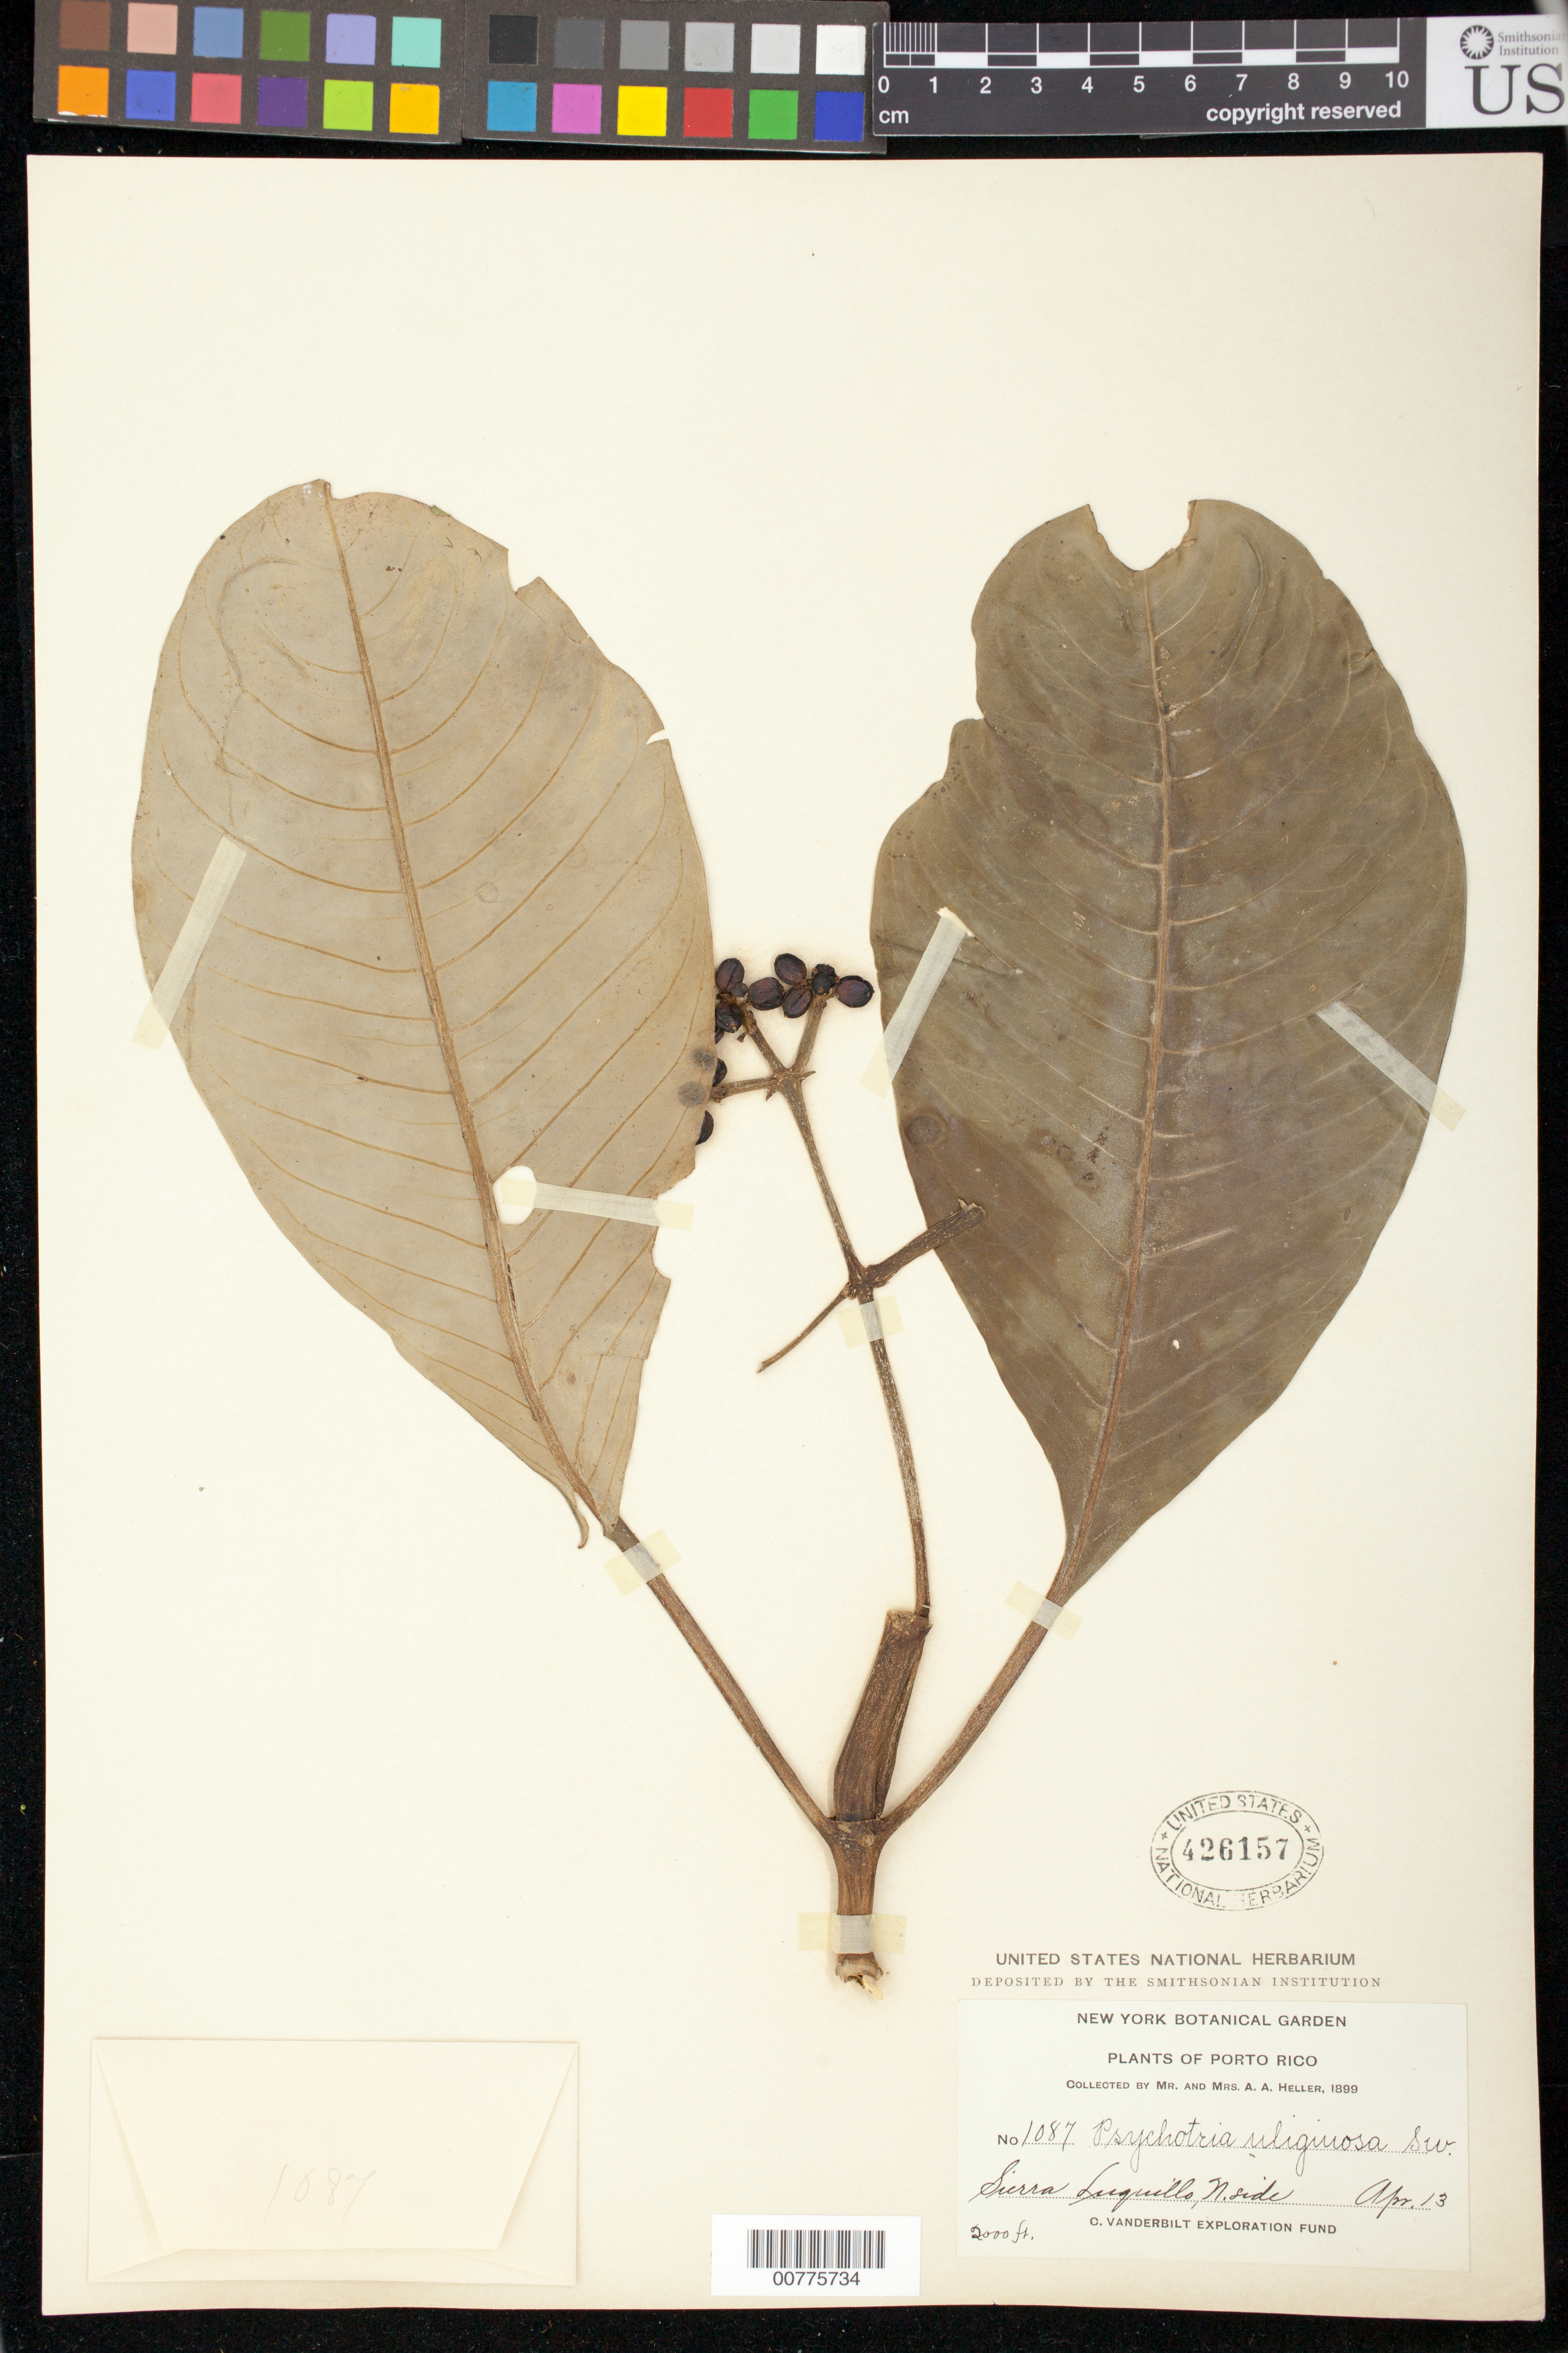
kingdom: Plantae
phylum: Tracheophyta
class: Magnoliopsida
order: Gentianales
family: Rubiaceae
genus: Cephaelis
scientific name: Cephaelis triplocephala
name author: Bello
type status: Isoneotype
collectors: A. A. Heller & E. G. Heller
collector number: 1087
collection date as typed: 13 Apr 1899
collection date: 1899-04-13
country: Puerto Rico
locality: Sierra Luquillo, N. side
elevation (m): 610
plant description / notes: This is an isoneotype of Cephaelis triplocephala Bello (Heller 1087, barcode 00775734) =Notopleura uliginosa acc. to EMu, this taxon is also filed as Psychotria uliginosa; specimen not found under either name as of June 2015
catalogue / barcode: US 426157